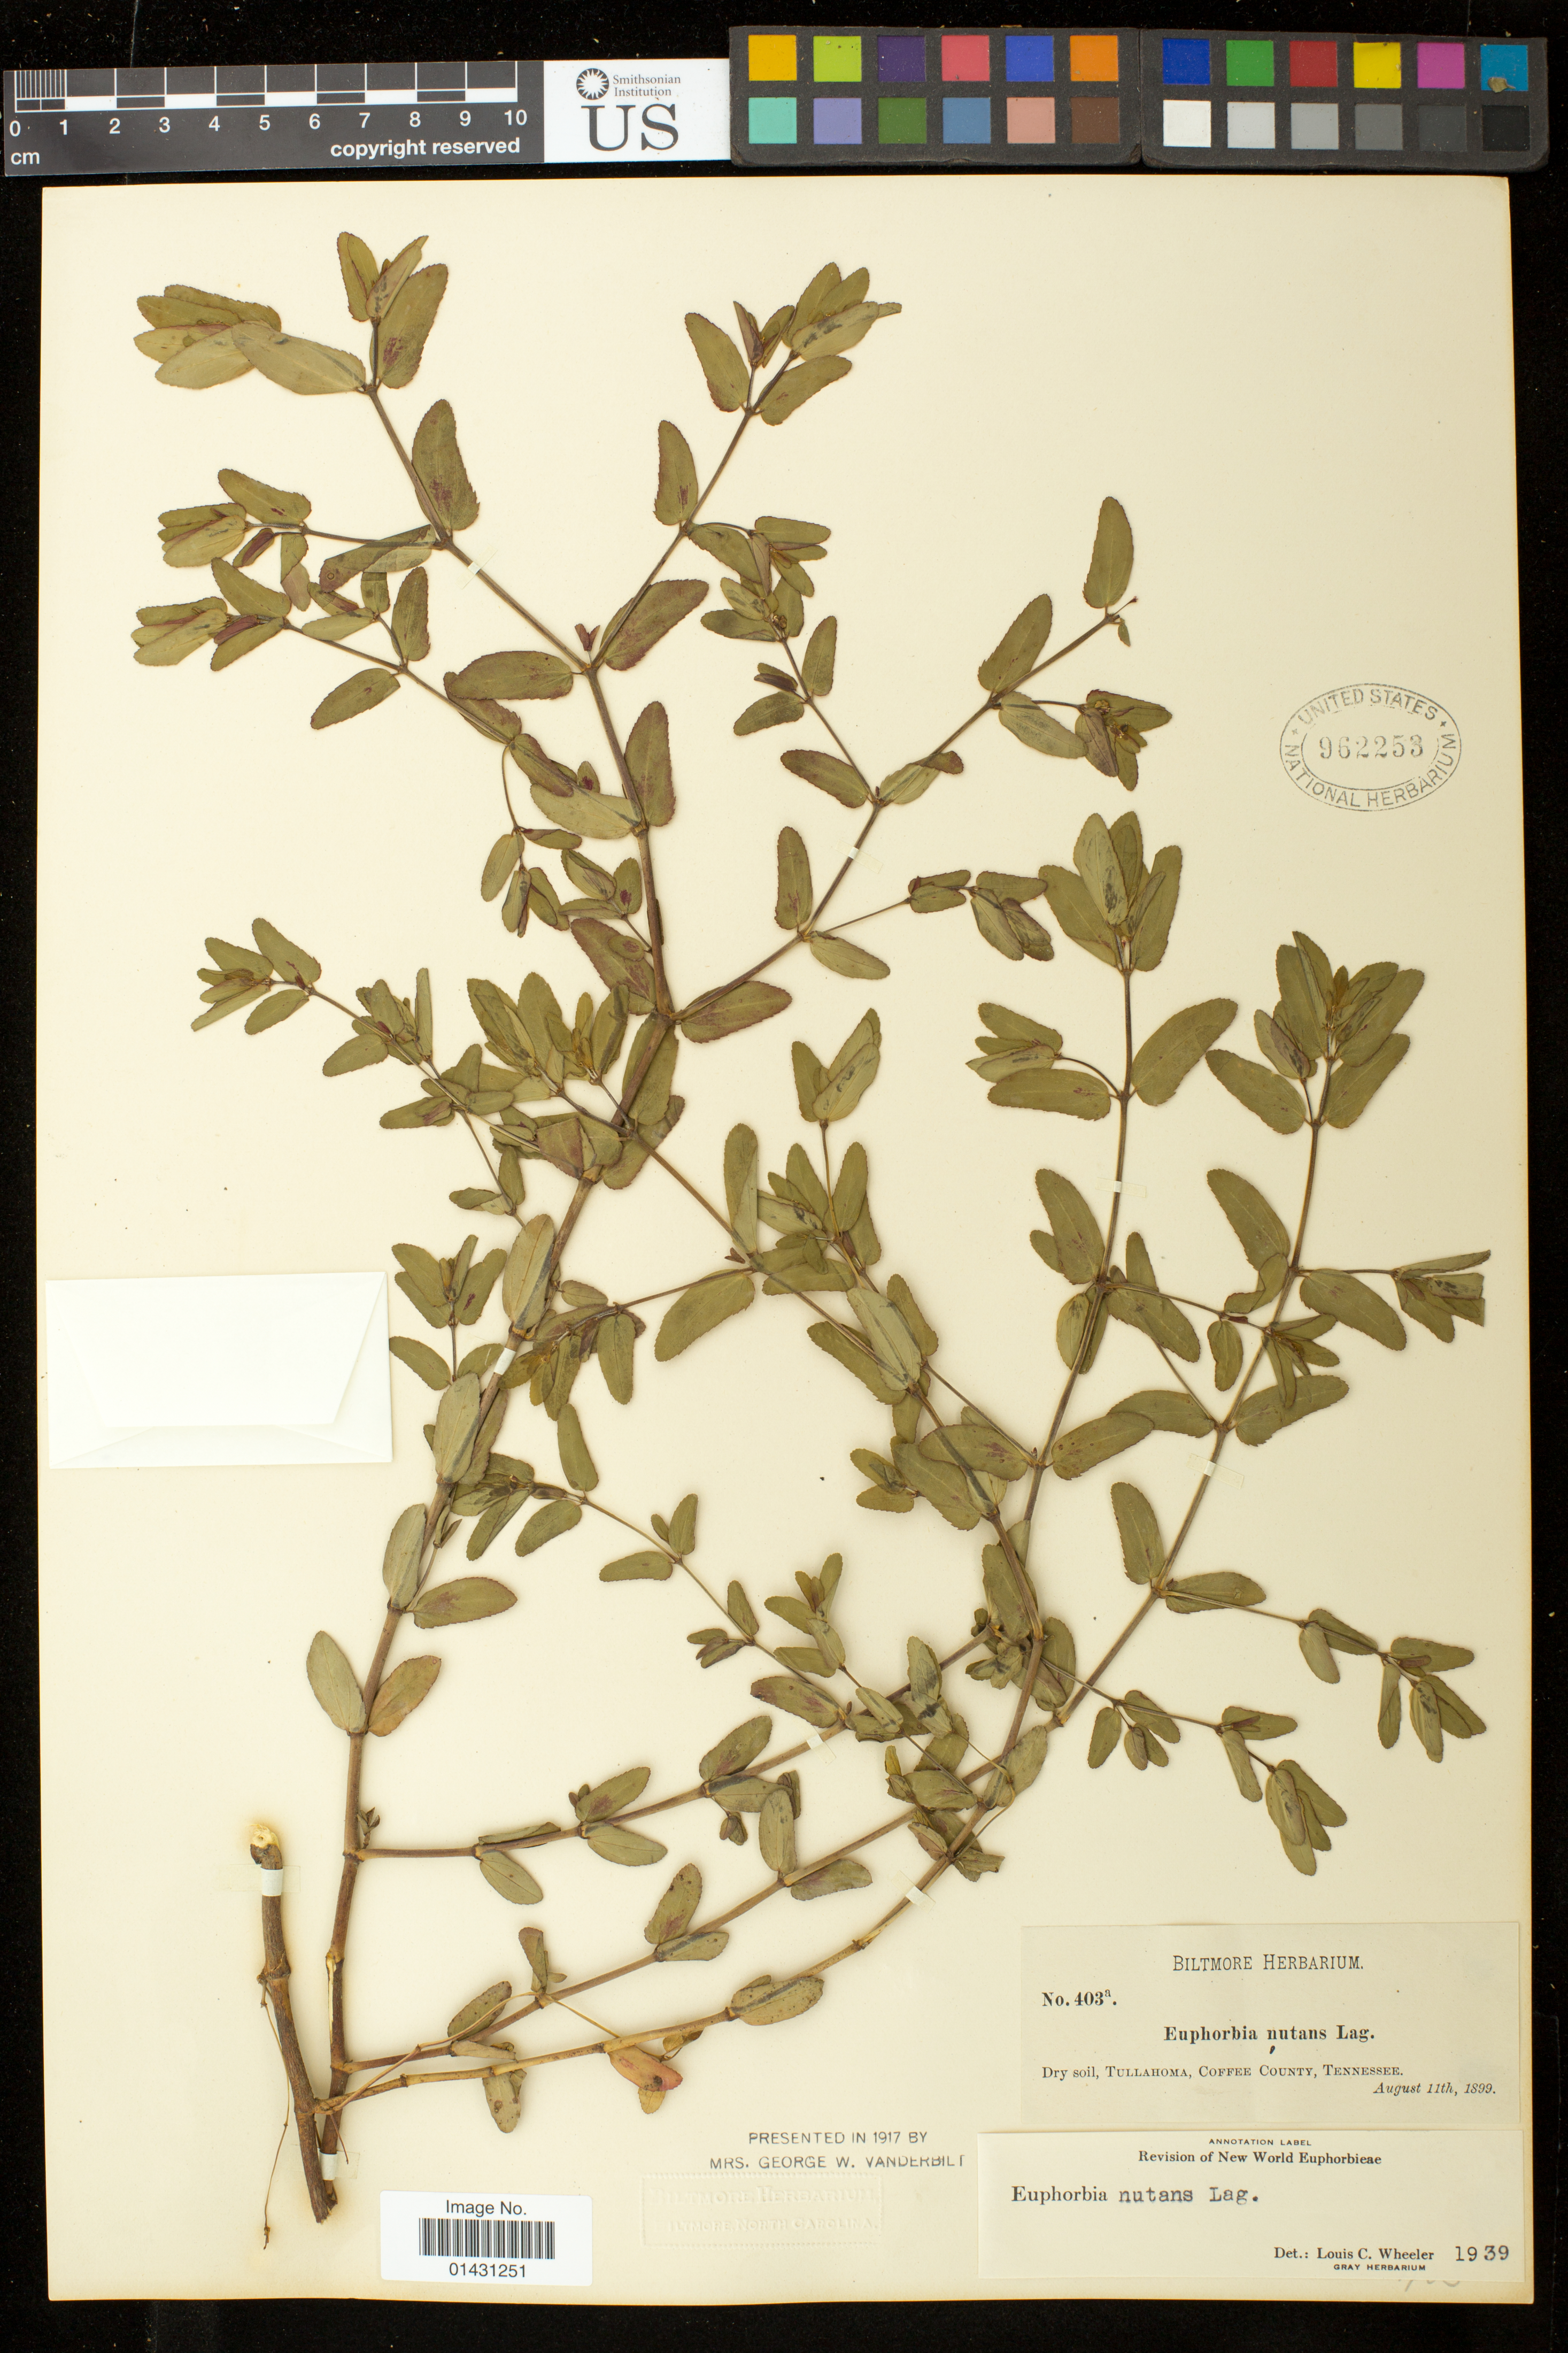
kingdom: Plantae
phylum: Tracheophyta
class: Magnoliopsida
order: Malpighiales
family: Euphorbiaceae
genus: Euphorbia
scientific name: Euphorbia maculata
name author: L.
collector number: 403a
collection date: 1899-08-11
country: United States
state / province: Tennessee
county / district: Coffee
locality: Tullahoma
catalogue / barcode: US 962253